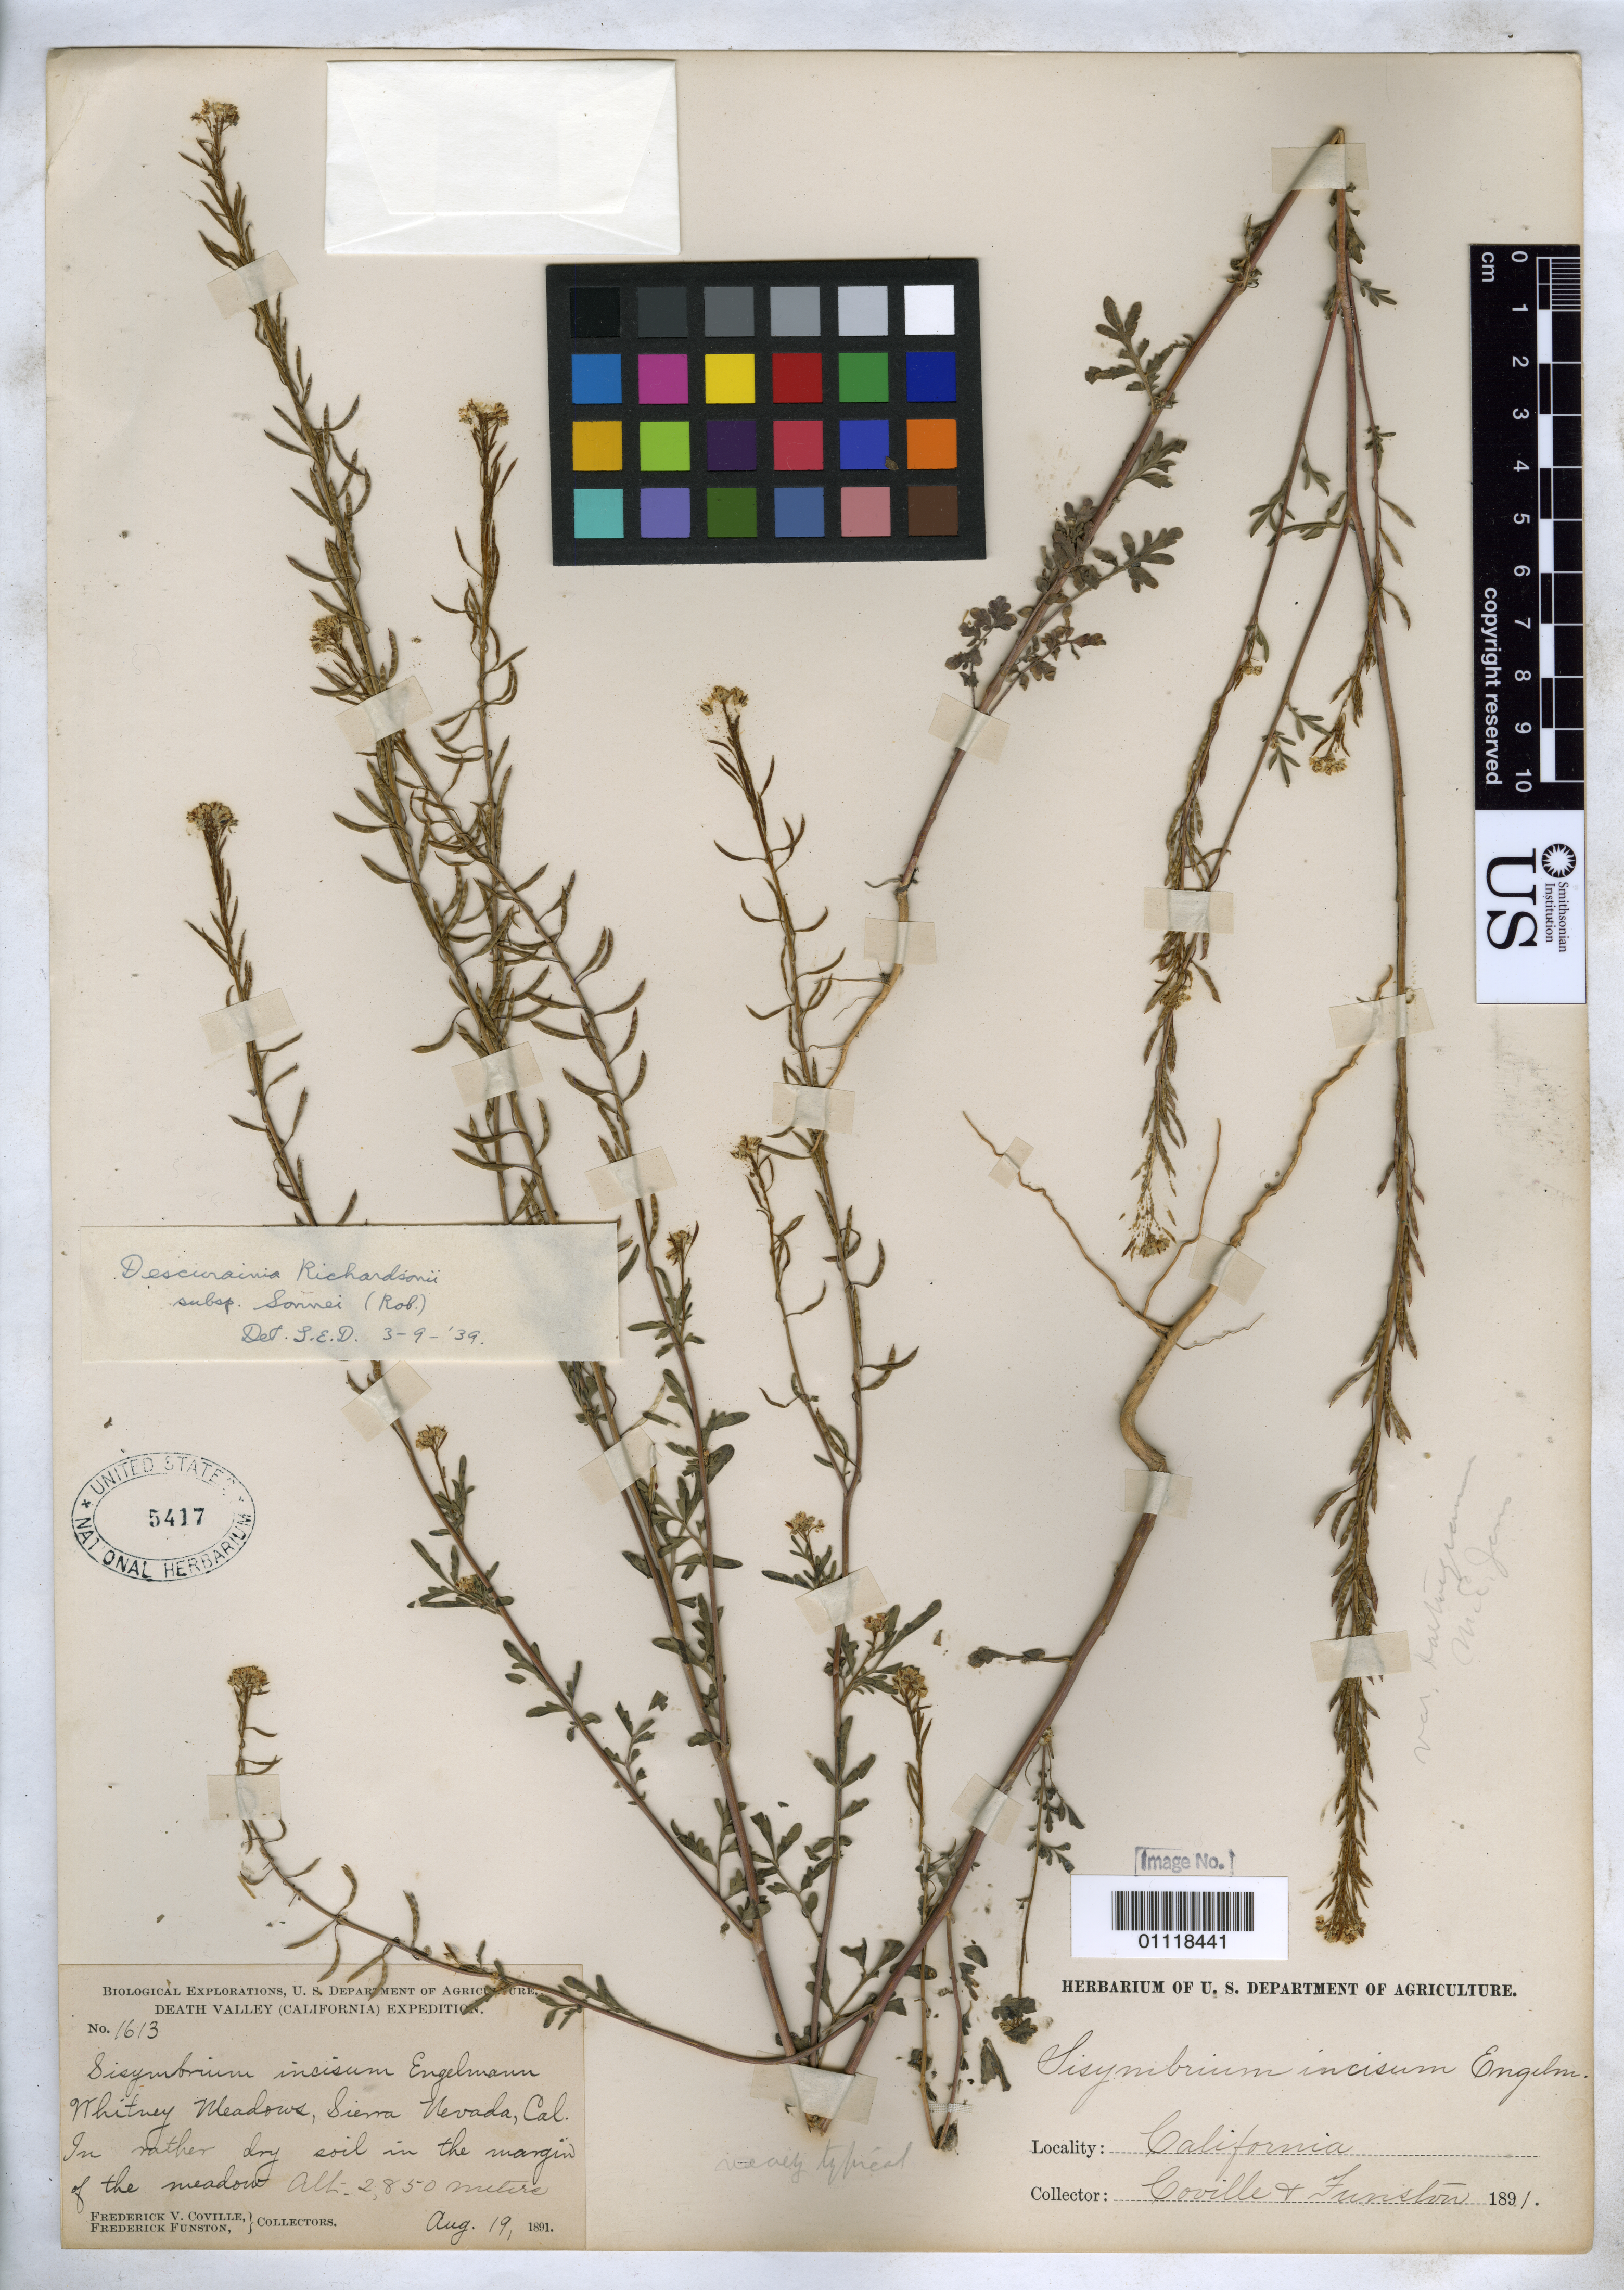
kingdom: Plantae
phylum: Tracheophyta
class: Magnoliopsida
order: Brassicales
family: Brassicaceae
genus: Descurainia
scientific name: Descurainia richardsonii subsp. incisa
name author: (Engelm. ex A. Gray) Detling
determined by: Detling, L. E.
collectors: F. V. Coville & F. Funston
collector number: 1613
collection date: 1891-08-19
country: United States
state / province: California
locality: Whitney Meadows, Sierra Nevada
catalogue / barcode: US 5417